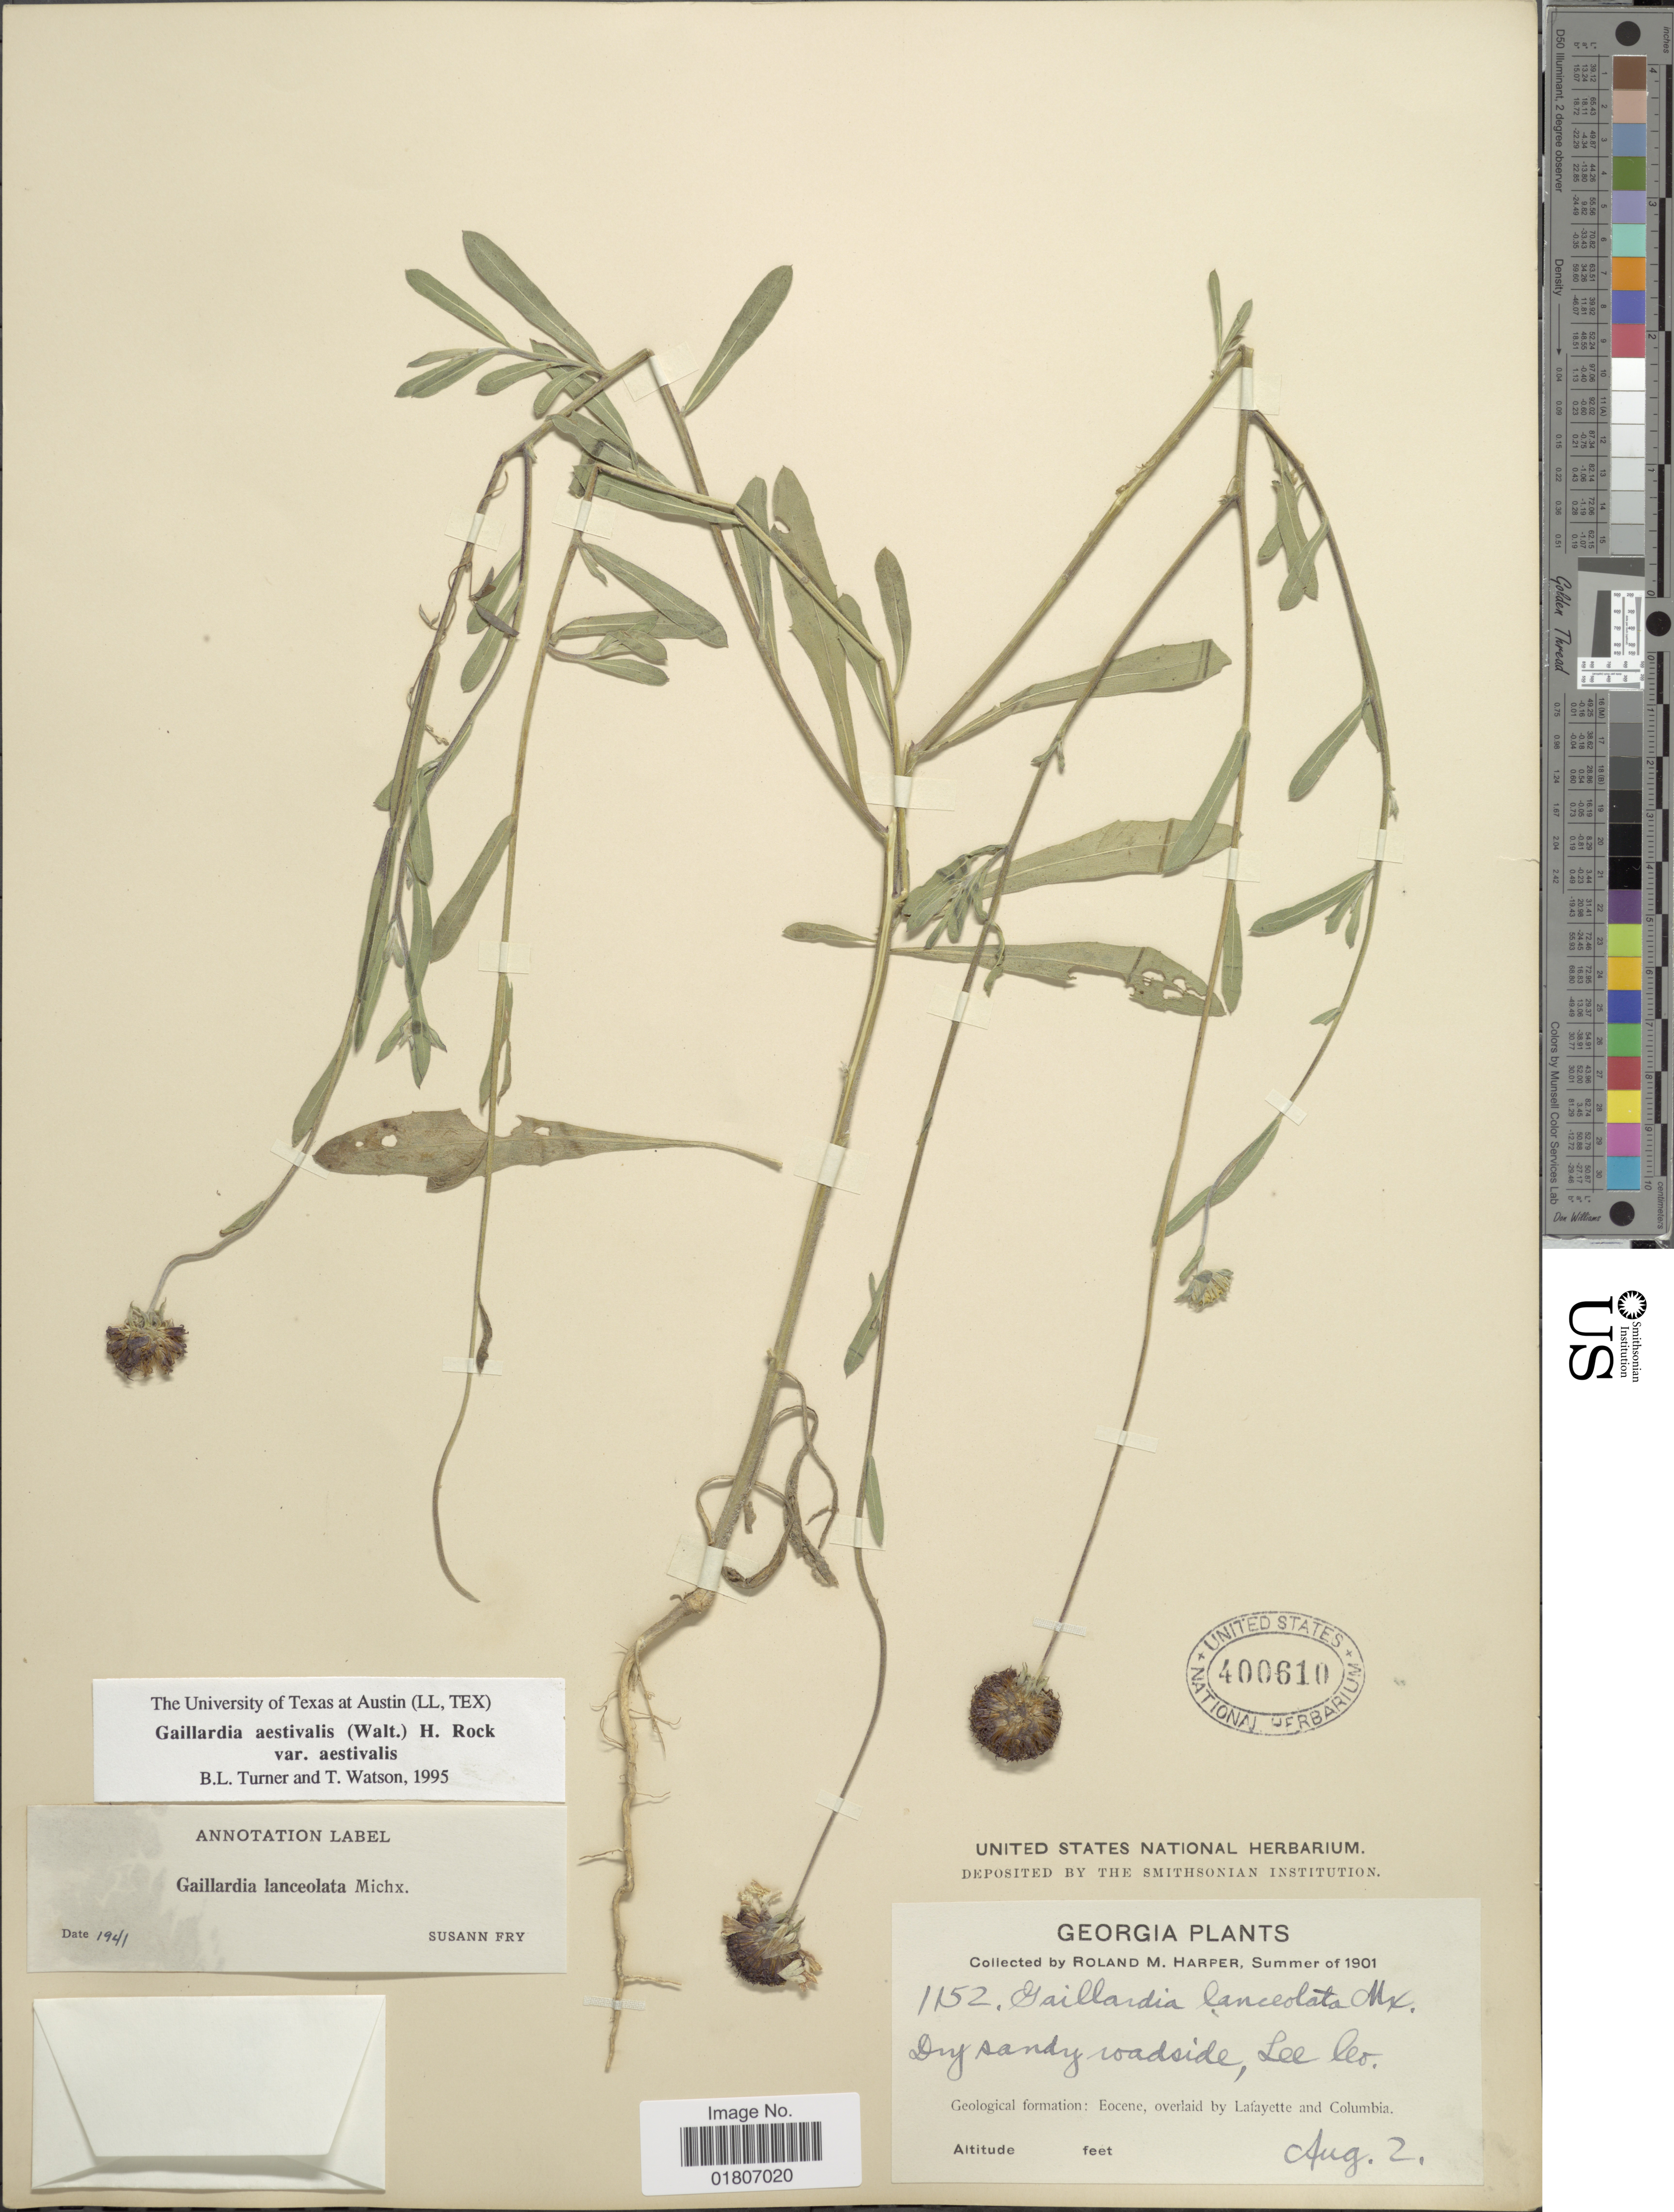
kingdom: Plantae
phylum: Tracheophyta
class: Magnoliopsida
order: Asterales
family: Asteraceae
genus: Gaillardia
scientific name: Gaillardia aestivalis var. aestivalis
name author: (Walter) H. Rock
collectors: R. M. Harper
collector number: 1152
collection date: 1901-08-02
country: United States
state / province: Georgia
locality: Eocene, overlaid by Lafayette and Columbia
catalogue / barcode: US 400610